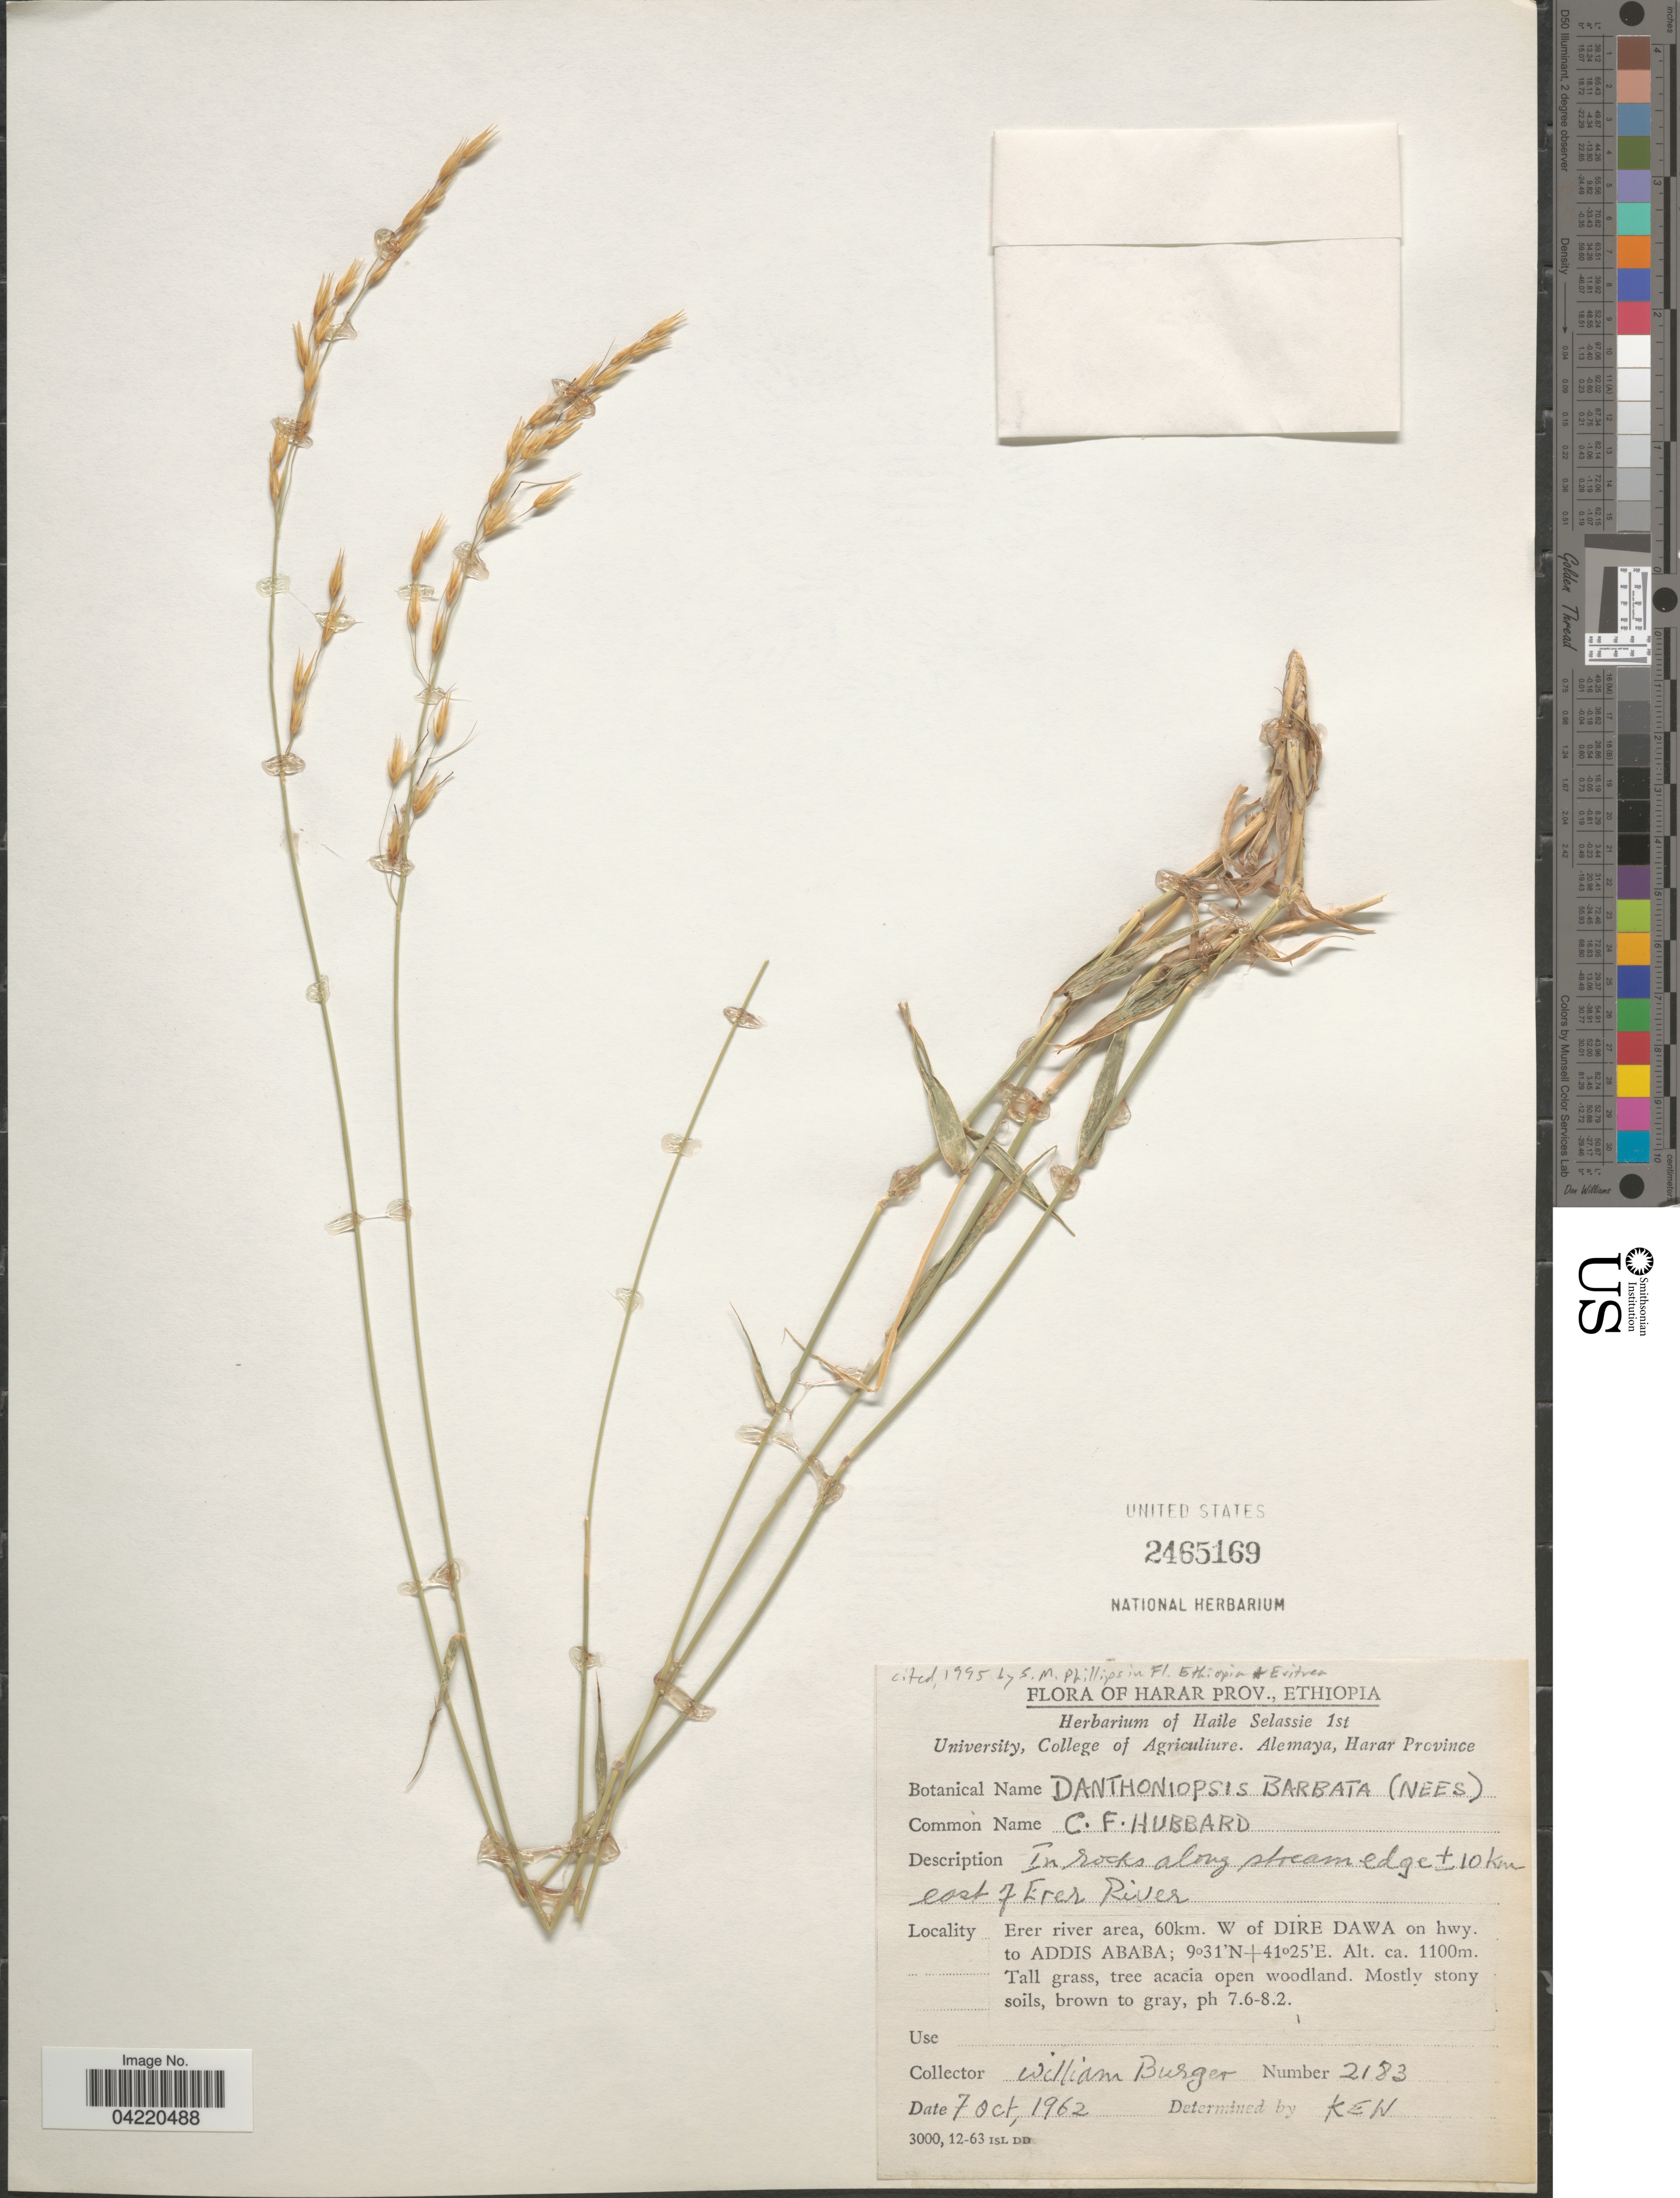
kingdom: Plantae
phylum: Tracheophyta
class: Liliopsida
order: Poales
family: Poaceae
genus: Danthoniopsis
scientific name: Danthoniopsis barbata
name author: (Nees) C. E. Hubb.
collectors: W. Burger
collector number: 2183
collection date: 1962-10-07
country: Ethiopia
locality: Harar Prov. In rocks along stream edge ± 10 km east of Erer River. Erer river area, 60km. W of Dire Dawa on hwy. to Addis Ababa.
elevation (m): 1100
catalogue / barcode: US 2465169